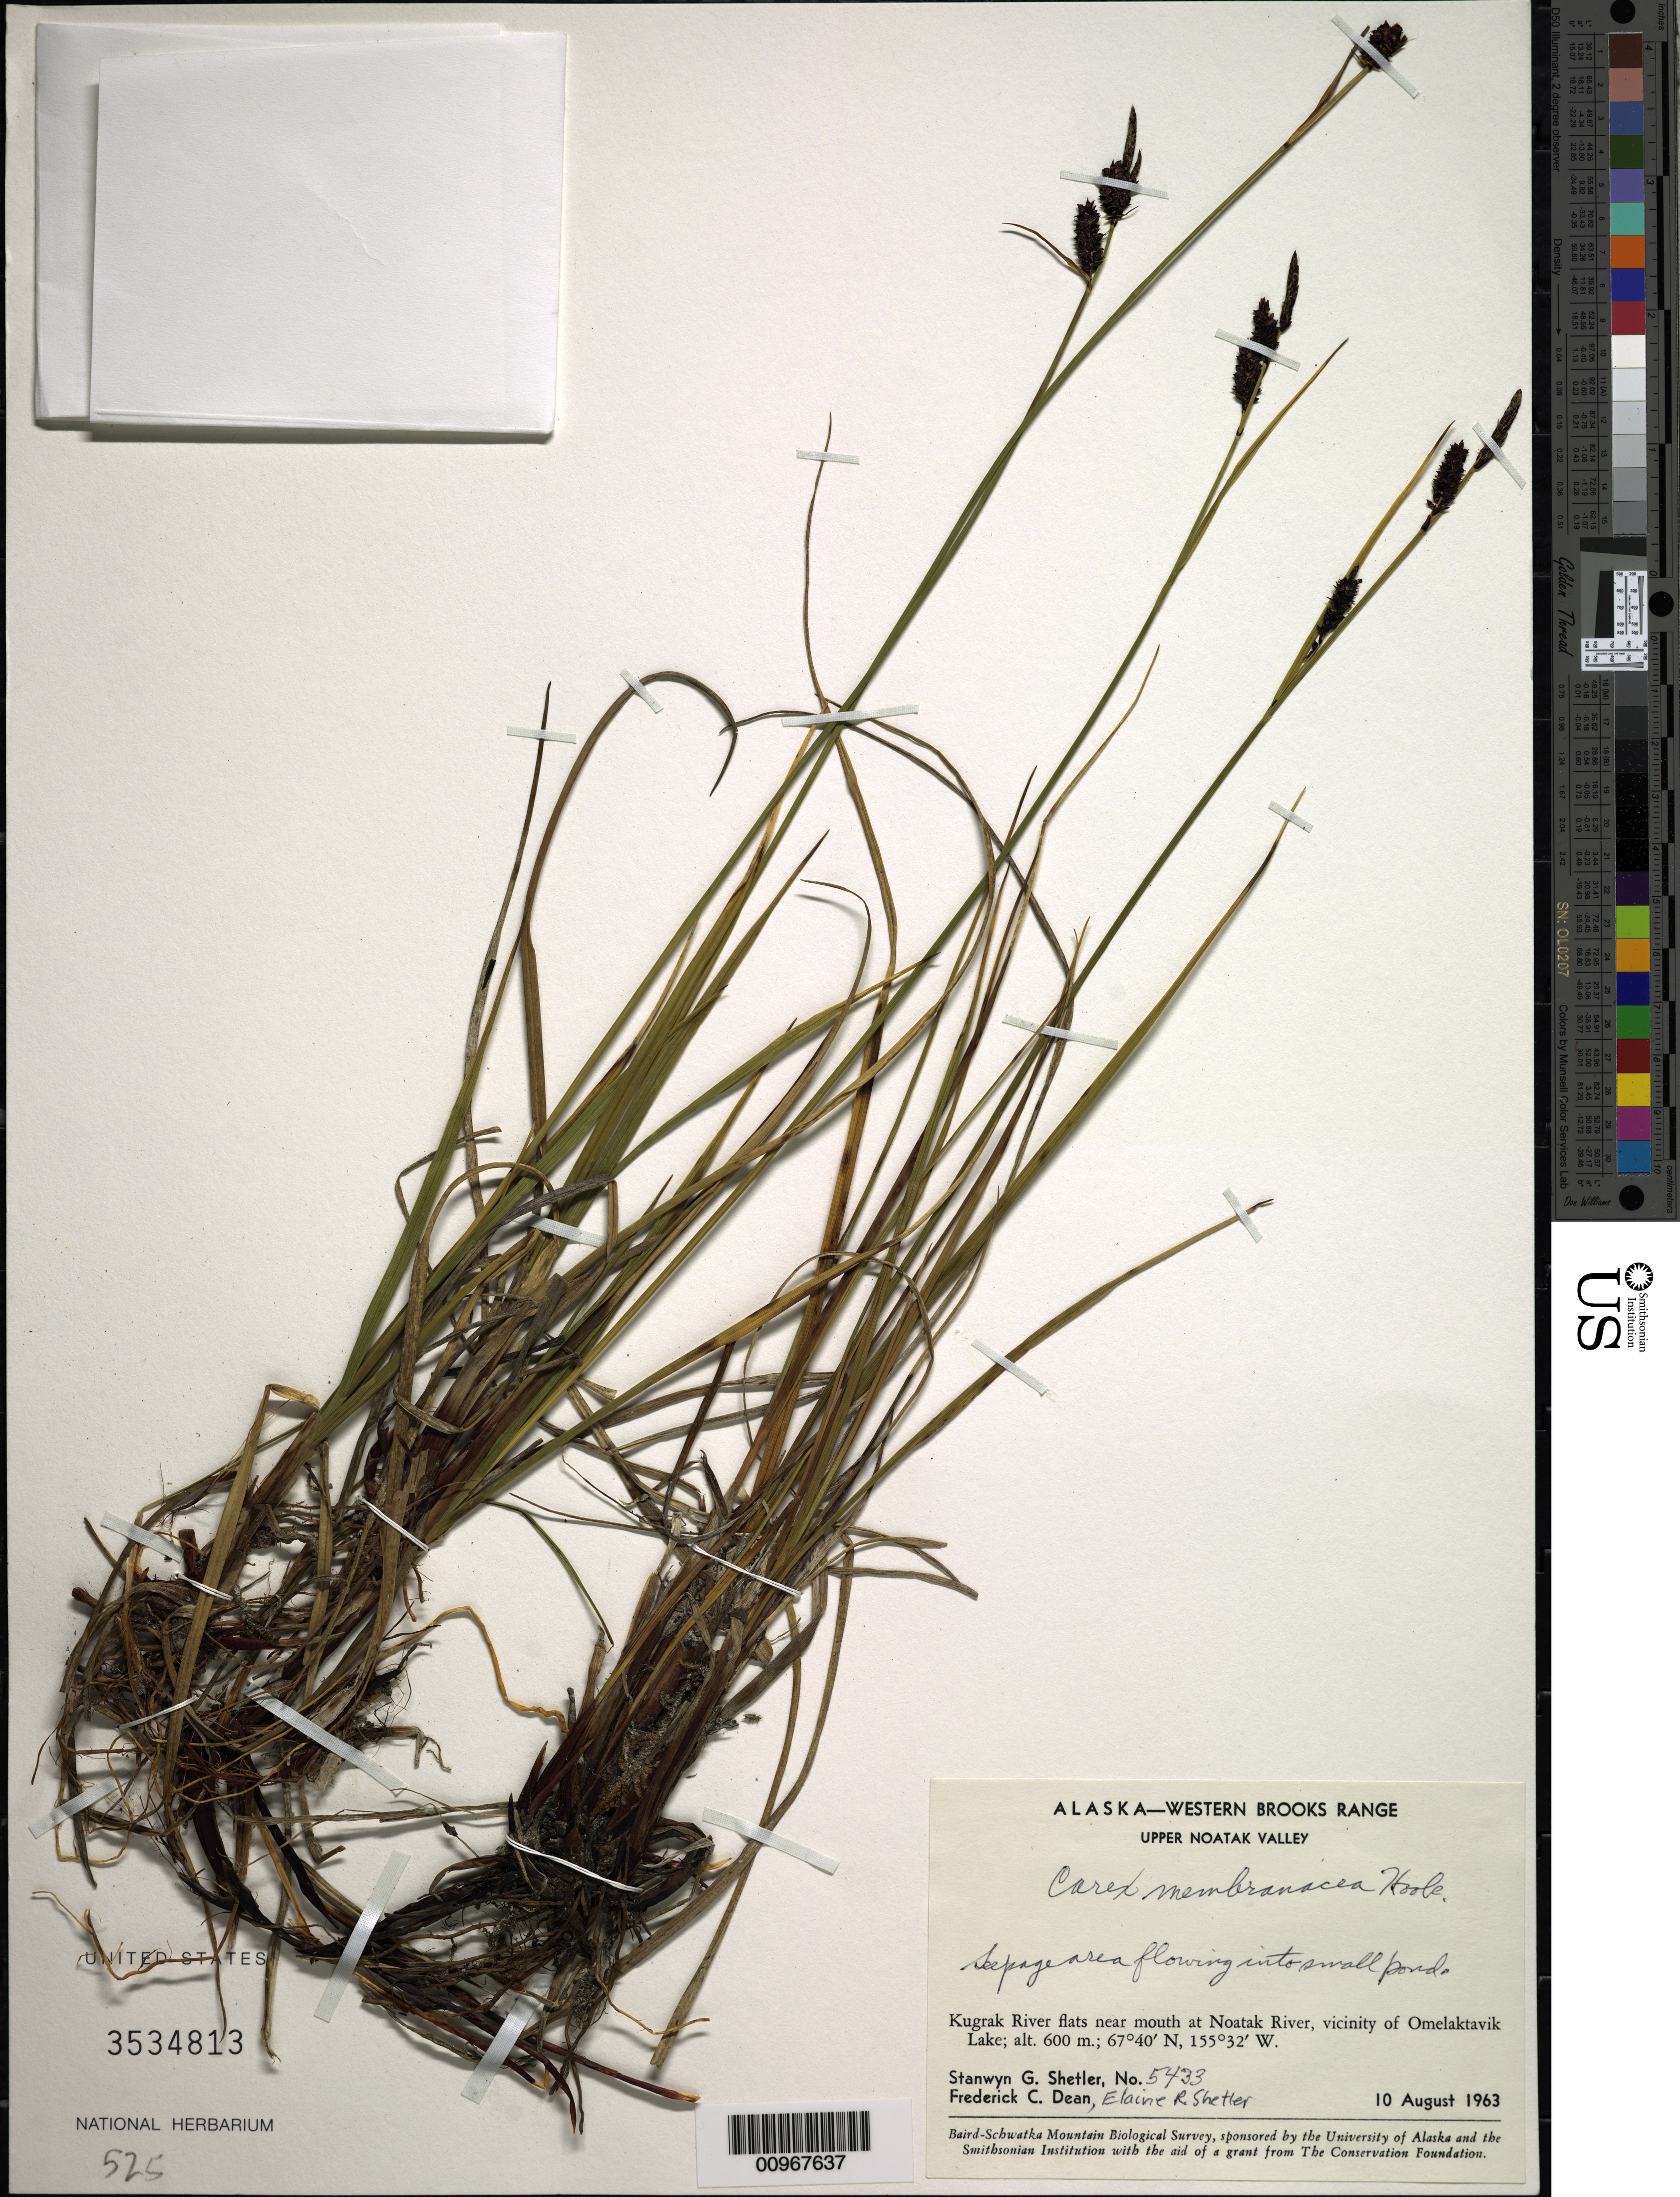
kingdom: Plantae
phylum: Tracheophyta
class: Liliopsida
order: Poales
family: Cyperaceae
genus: Carex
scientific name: Carex membranacea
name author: Hook.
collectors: S. Shetler, F. C. Dean & E. R. Shetler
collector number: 5433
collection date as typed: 10 Aug 1963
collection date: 1963-08-10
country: United States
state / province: Alaska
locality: Kugrak River flats near mouth at Noatak River, vicinity of Omelaktavik Lake. Western Brooks Range, Upper Noatak Valley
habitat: Seepage area flowing into small pond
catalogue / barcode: US 3534813